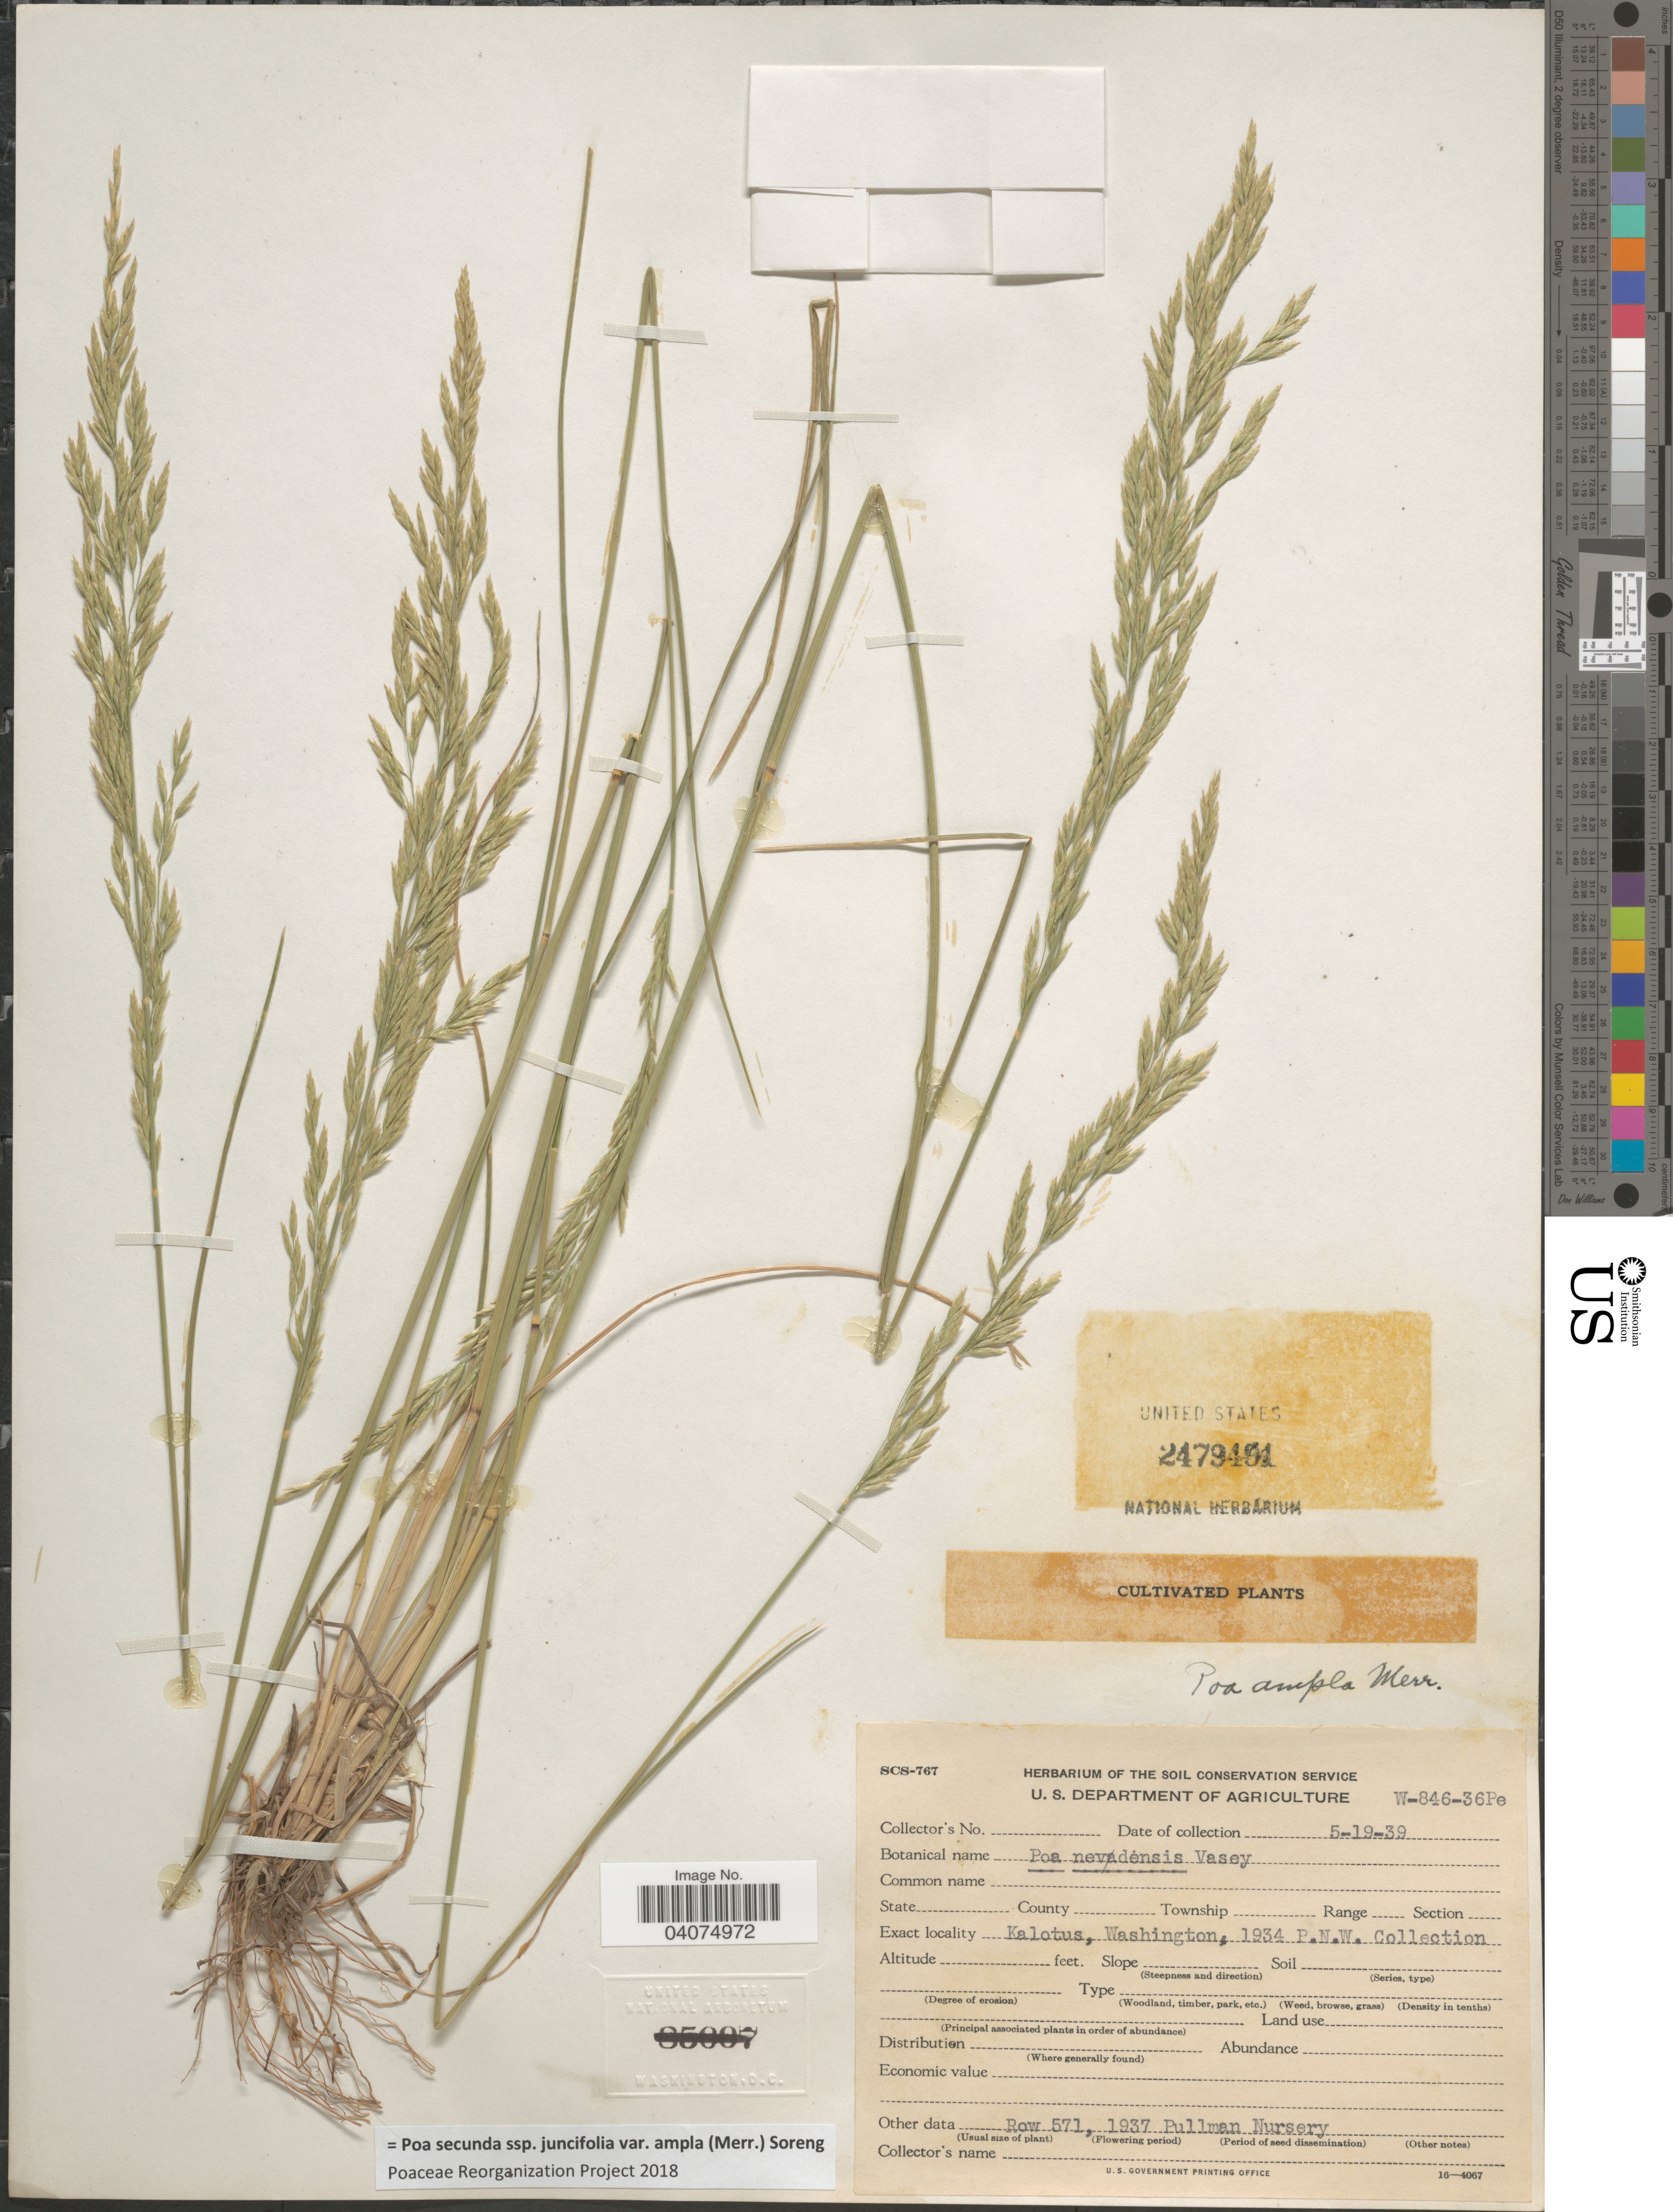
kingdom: Plantae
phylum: Tracheophyta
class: Liliopsida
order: Poales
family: Poaceae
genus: Poa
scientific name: Poa secunda subsp. juncifolia var. ampla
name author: (Merr.) Soreng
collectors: Herbarium of the Soil Conservation Service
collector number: W-846-36Pe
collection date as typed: Transcribed d/m/y: 19/5/39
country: United States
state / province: Washington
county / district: Whitman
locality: Row 571, 1937 Pullman Nursery.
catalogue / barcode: US 2479491